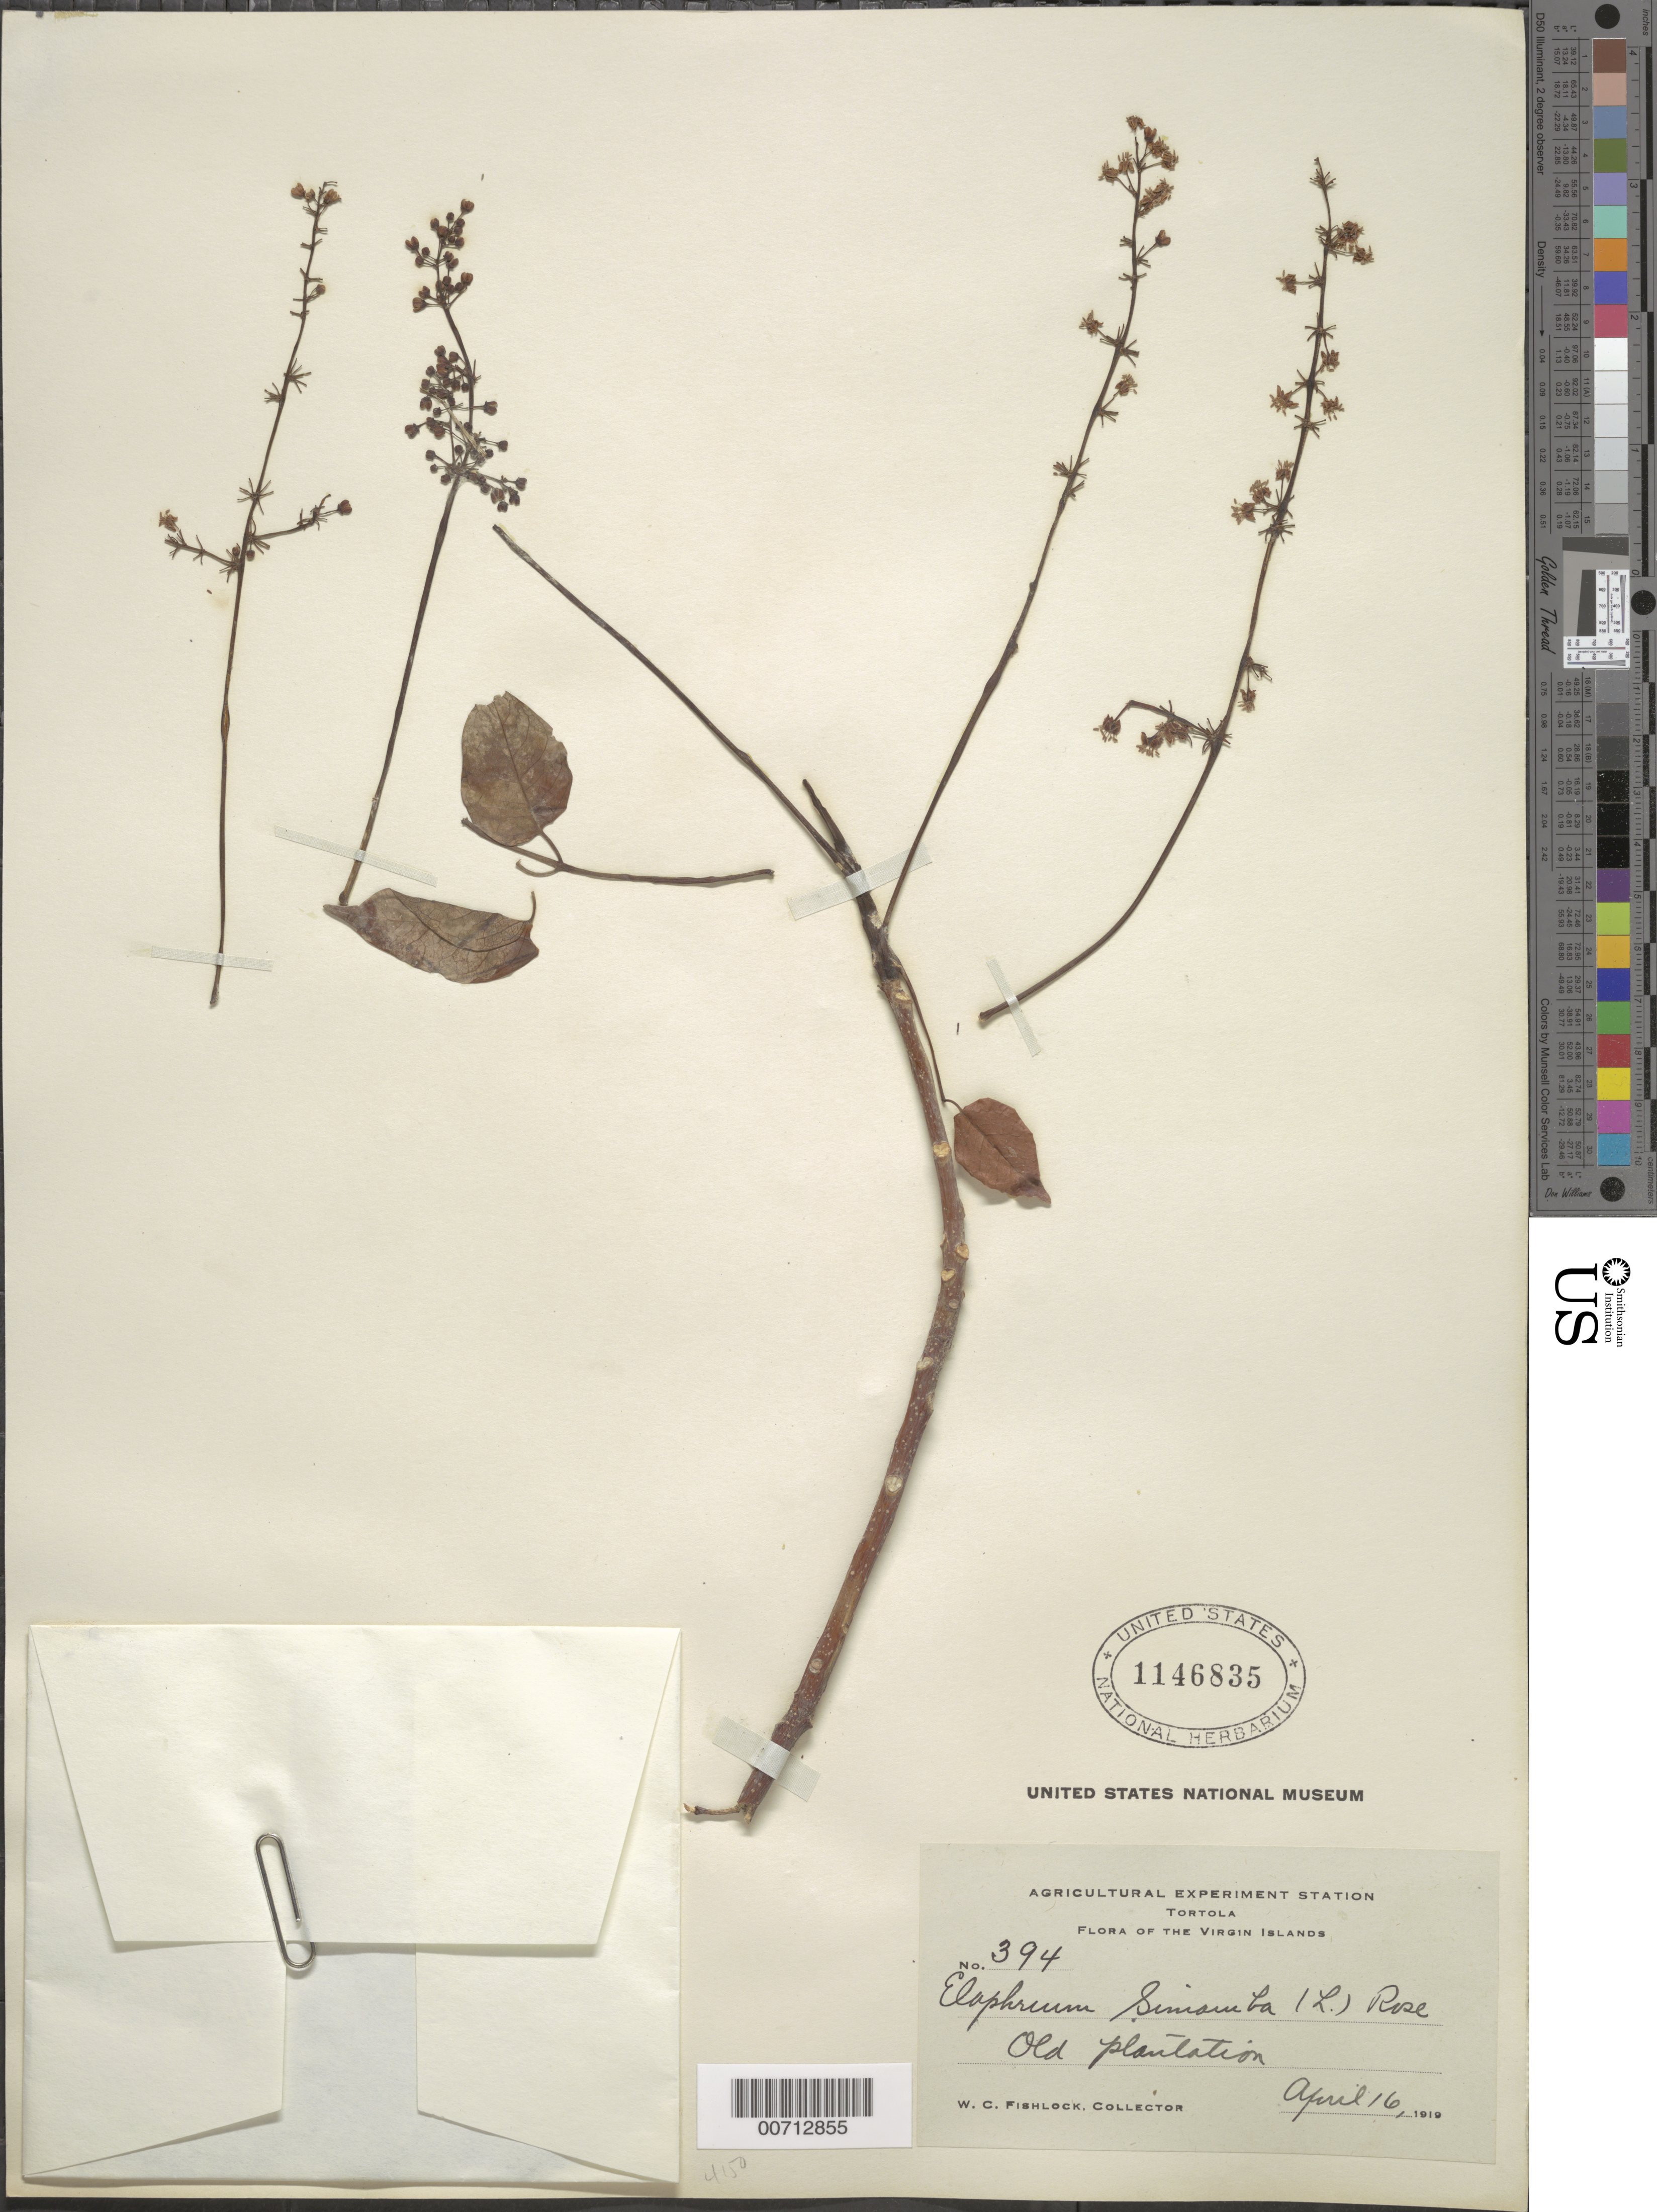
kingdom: Plantae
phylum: Tracheophyta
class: Magnoliopsida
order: Sapindales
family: Burseraceae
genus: Bursera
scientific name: Bursera simaruba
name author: (L.) Sarg.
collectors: W. Fishlock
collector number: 394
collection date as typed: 16 Apr 1919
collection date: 1919-04-16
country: British Virgin Islands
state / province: Tortola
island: Tortola Island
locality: Old Plantation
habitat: Old plantation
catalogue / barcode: US 1146835